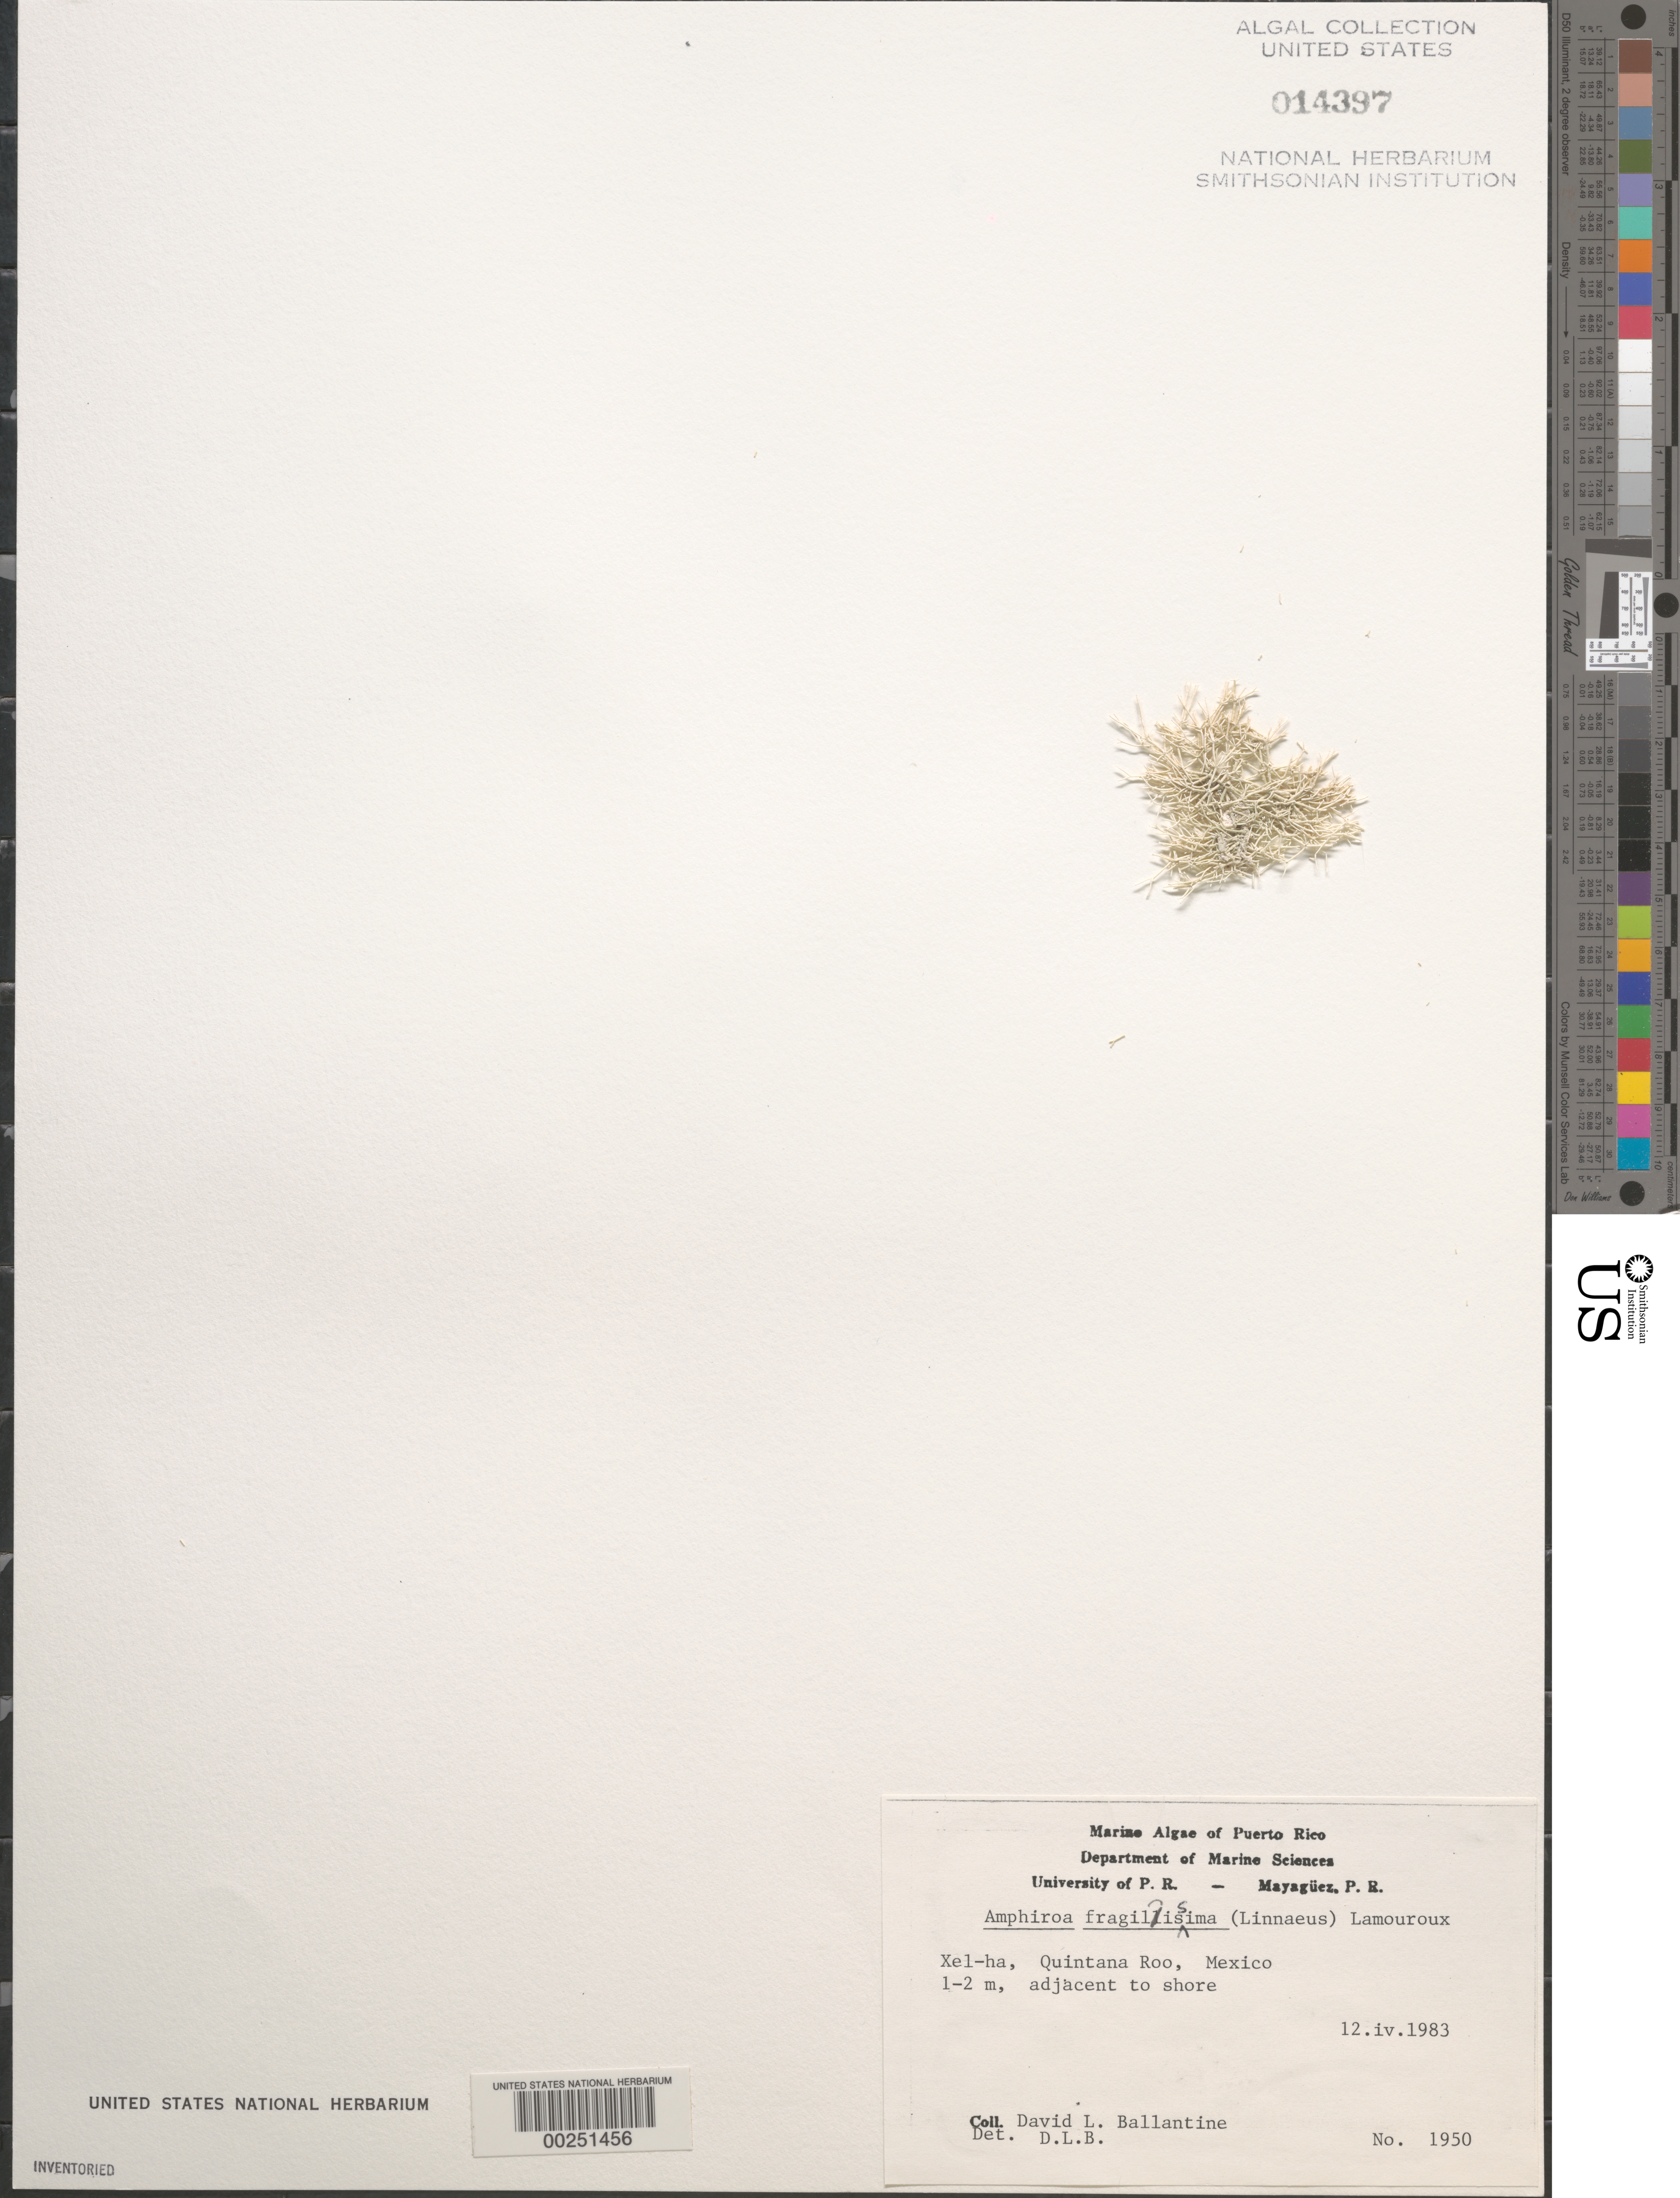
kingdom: Plantae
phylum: Rhodophyta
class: Florideophyceae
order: Corallinales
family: Lithophyllaceae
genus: Amphiroa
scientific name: Amphiroa fragilissima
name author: (L.) J.V.Lamouroux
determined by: Ballantine, D. L.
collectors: D.L. Ballantine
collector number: DLB 1950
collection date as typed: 12 Apr 1983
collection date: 1983-04-12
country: Mexico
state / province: Quintana Roo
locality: Xel-ha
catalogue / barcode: US 14397